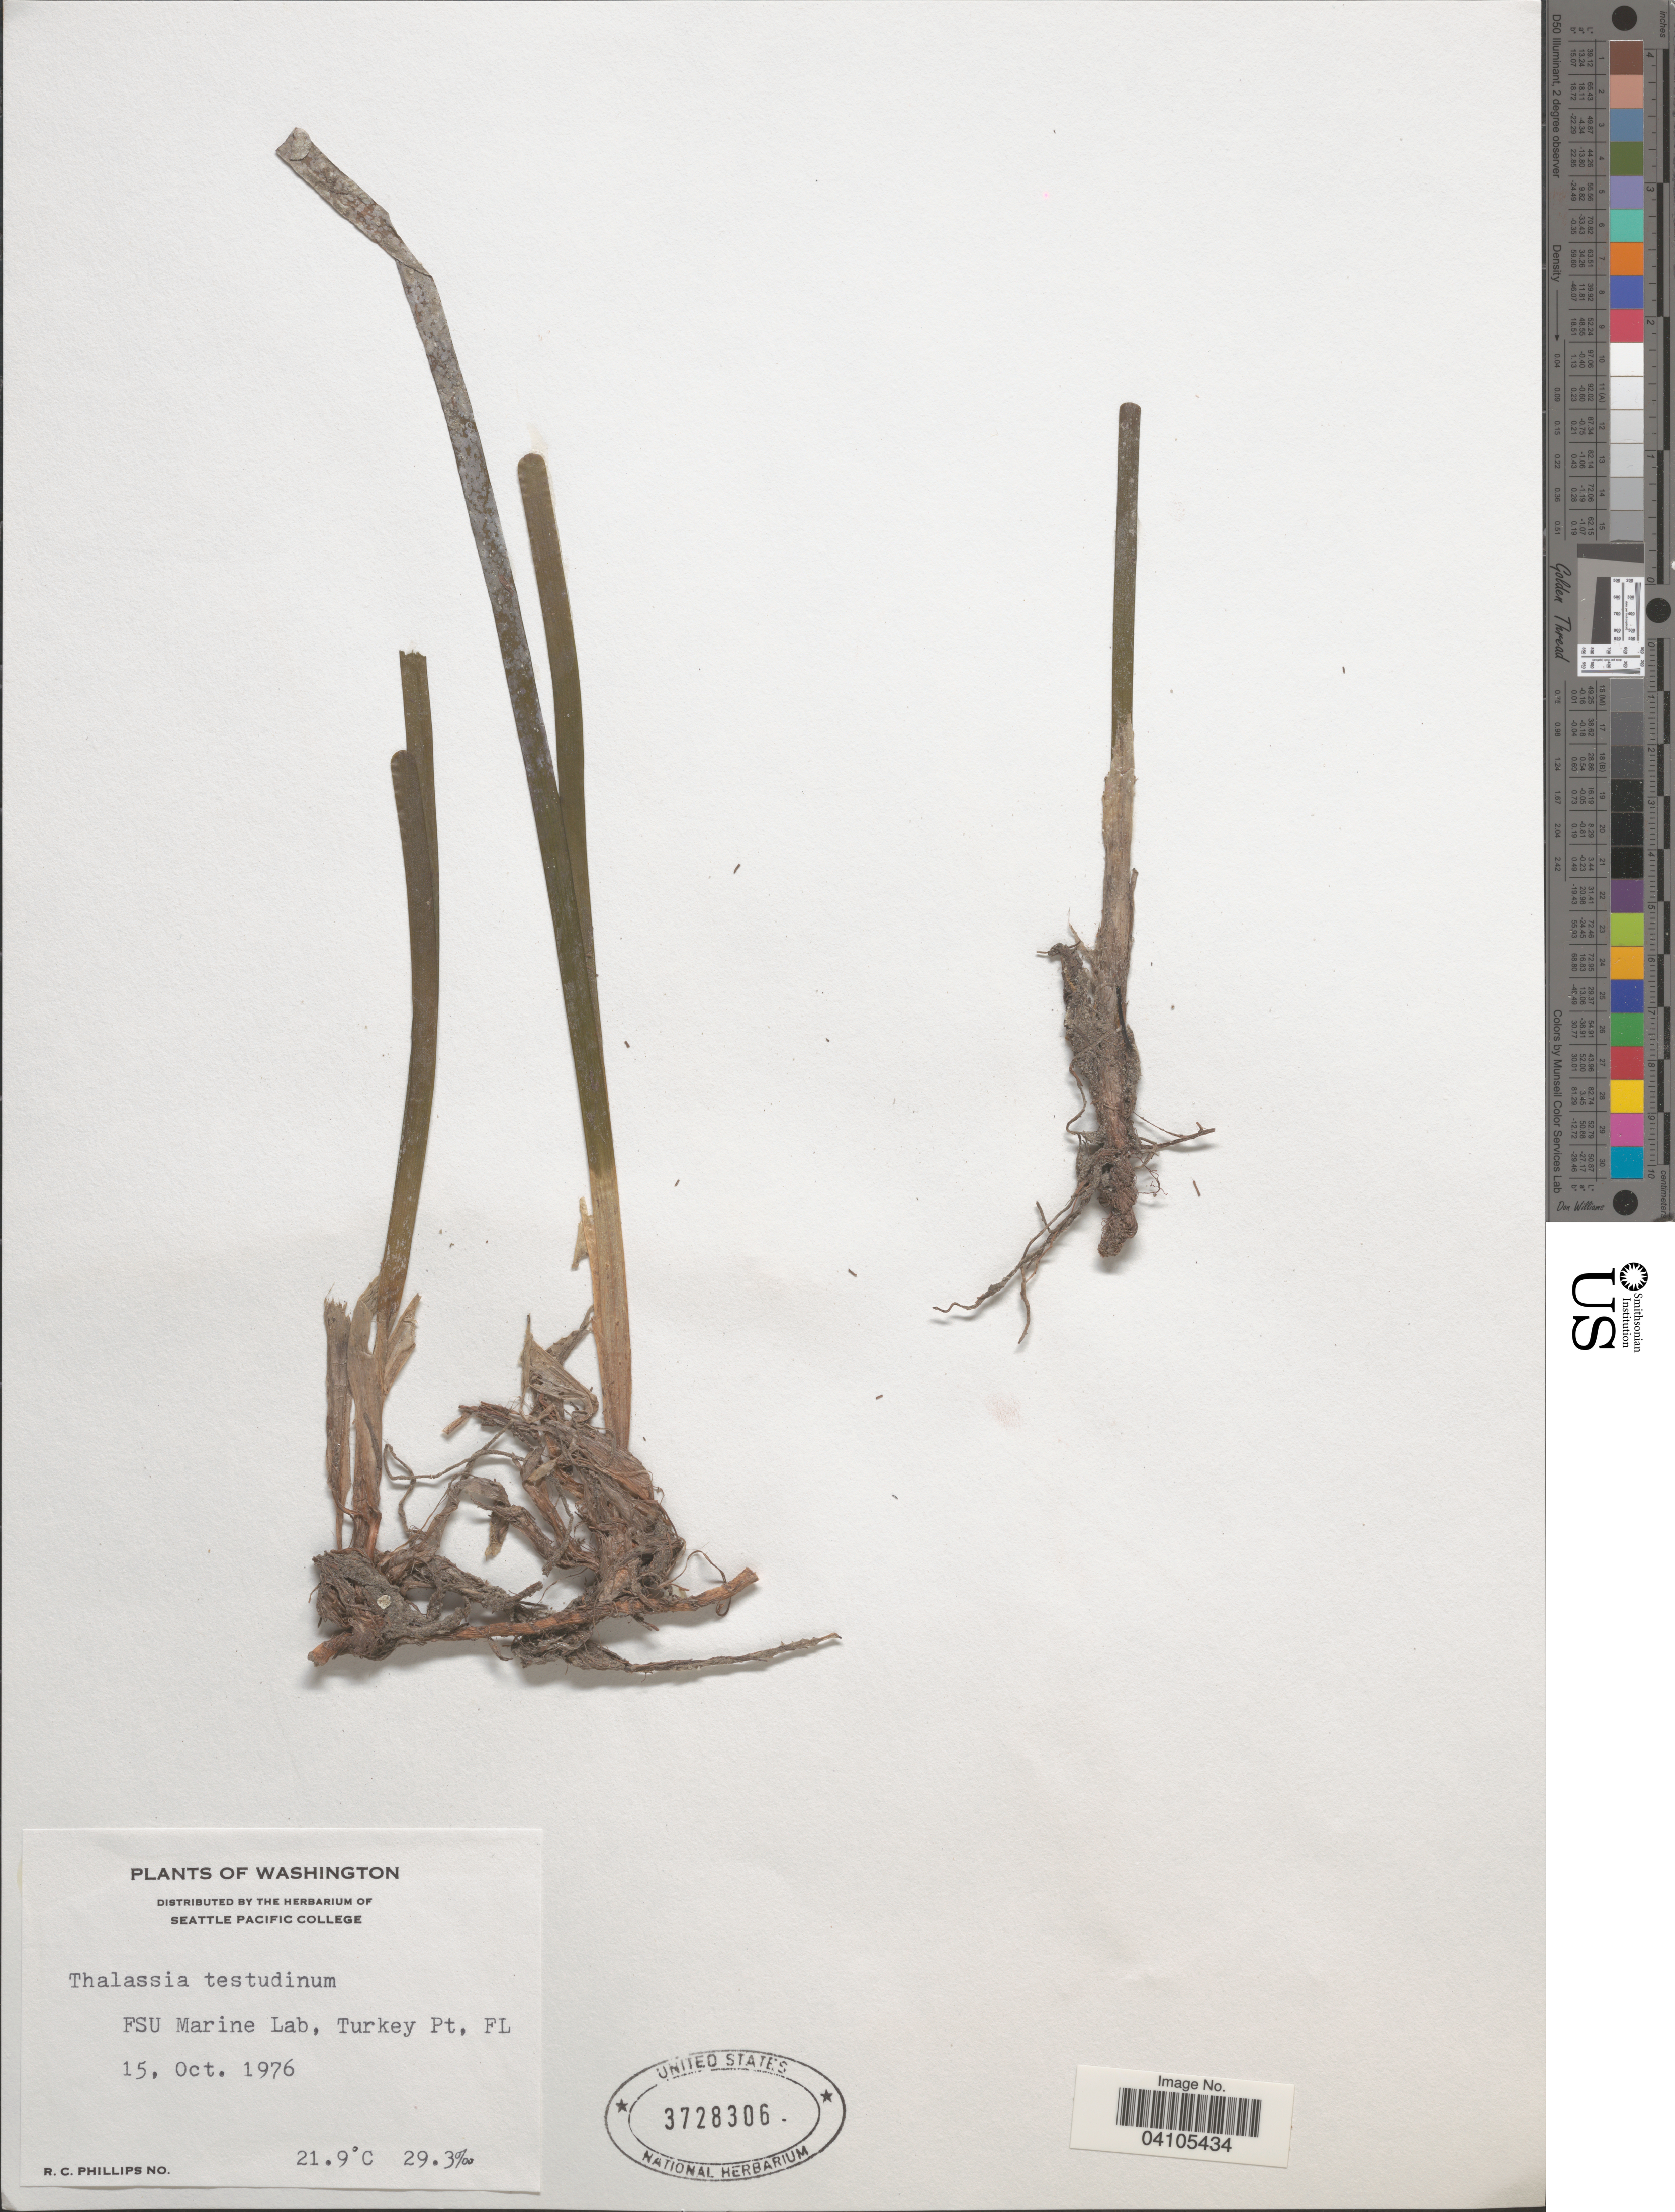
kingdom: Plantae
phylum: Tracheophyta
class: Liliopsida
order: Alismatales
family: Hydrocharitaceae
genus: Thalassia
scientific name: Thalassia testudinum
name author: Banks & Sol. ex K.D. Koenig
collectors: R. C. Phillips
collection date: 1976-10-15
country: United States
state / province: Florida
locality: FSU Marine Lab, Turkey Pt.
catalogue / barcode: US 3728306